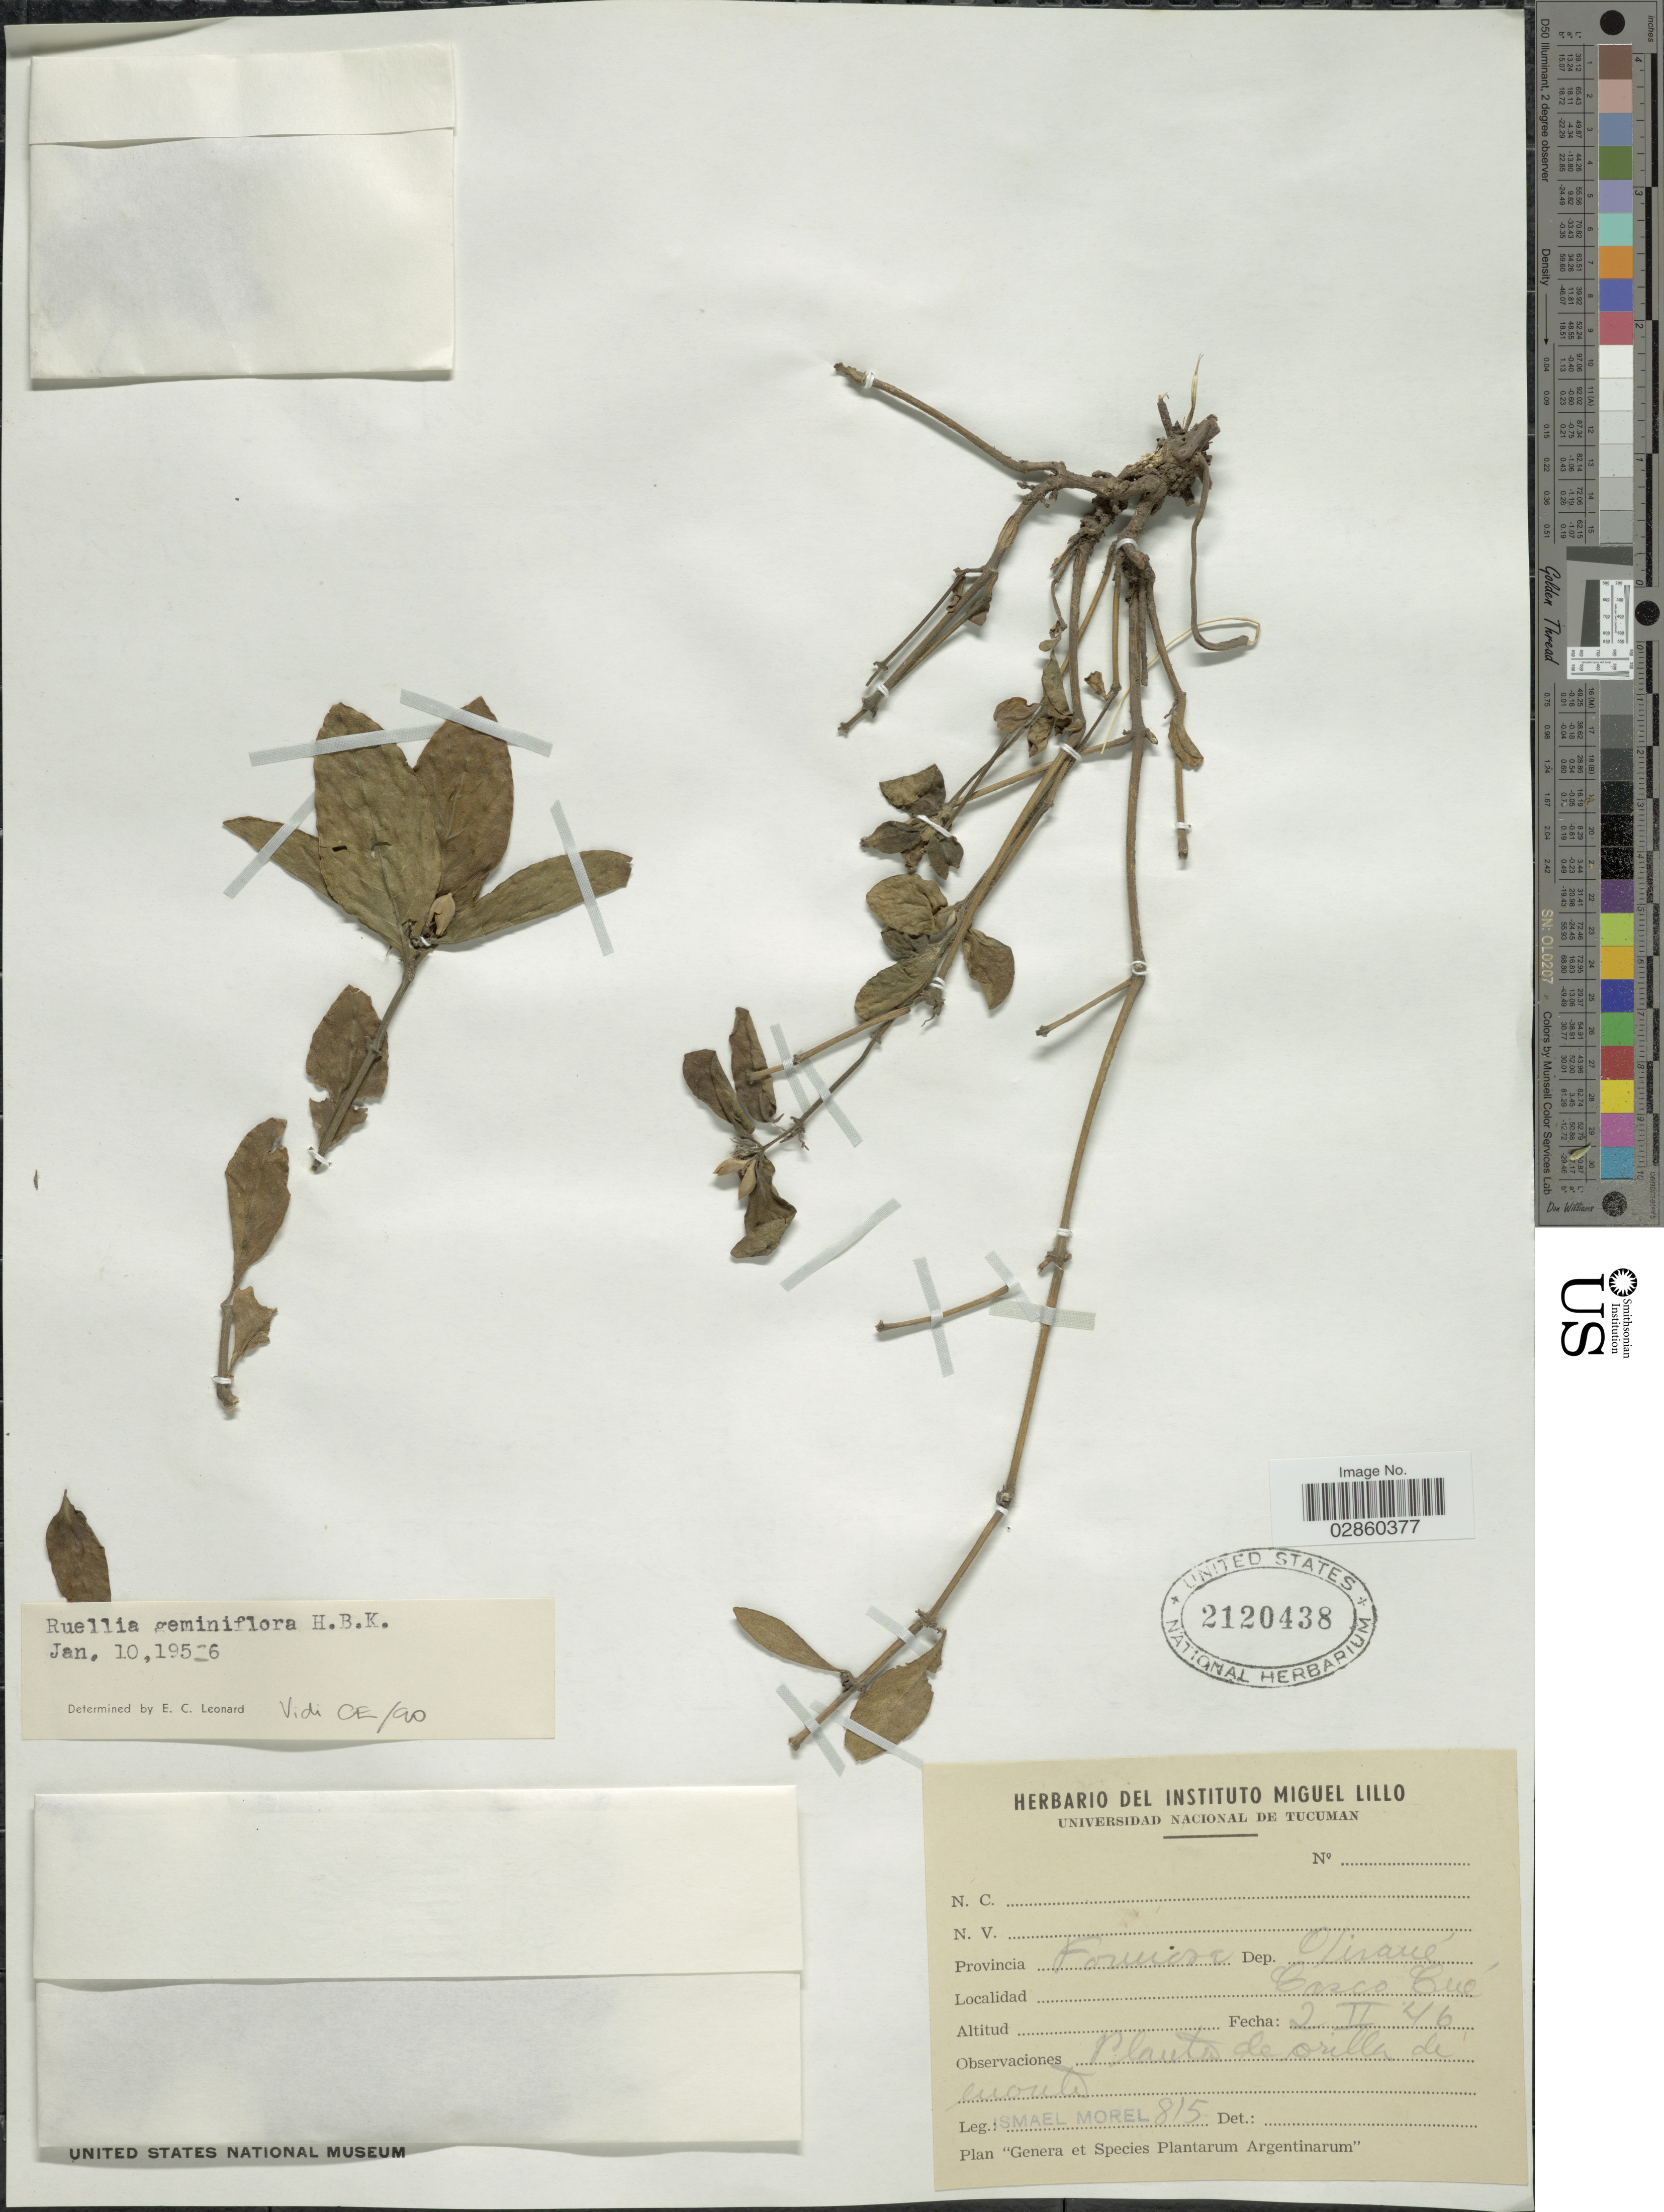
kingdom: Plantae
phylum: Tracheophyta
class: Magnoliopsida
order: Lamiales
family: Acanthaceae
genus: Ruellia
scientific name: Ruellia geminiflora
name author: Kunth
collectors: I. Morel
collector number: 815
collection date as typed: Transcribed d/m/y: 2/2/46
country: Argentina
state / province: Formosa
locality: Dep. Pirané. Casco Cué.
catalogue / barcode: US 2120438